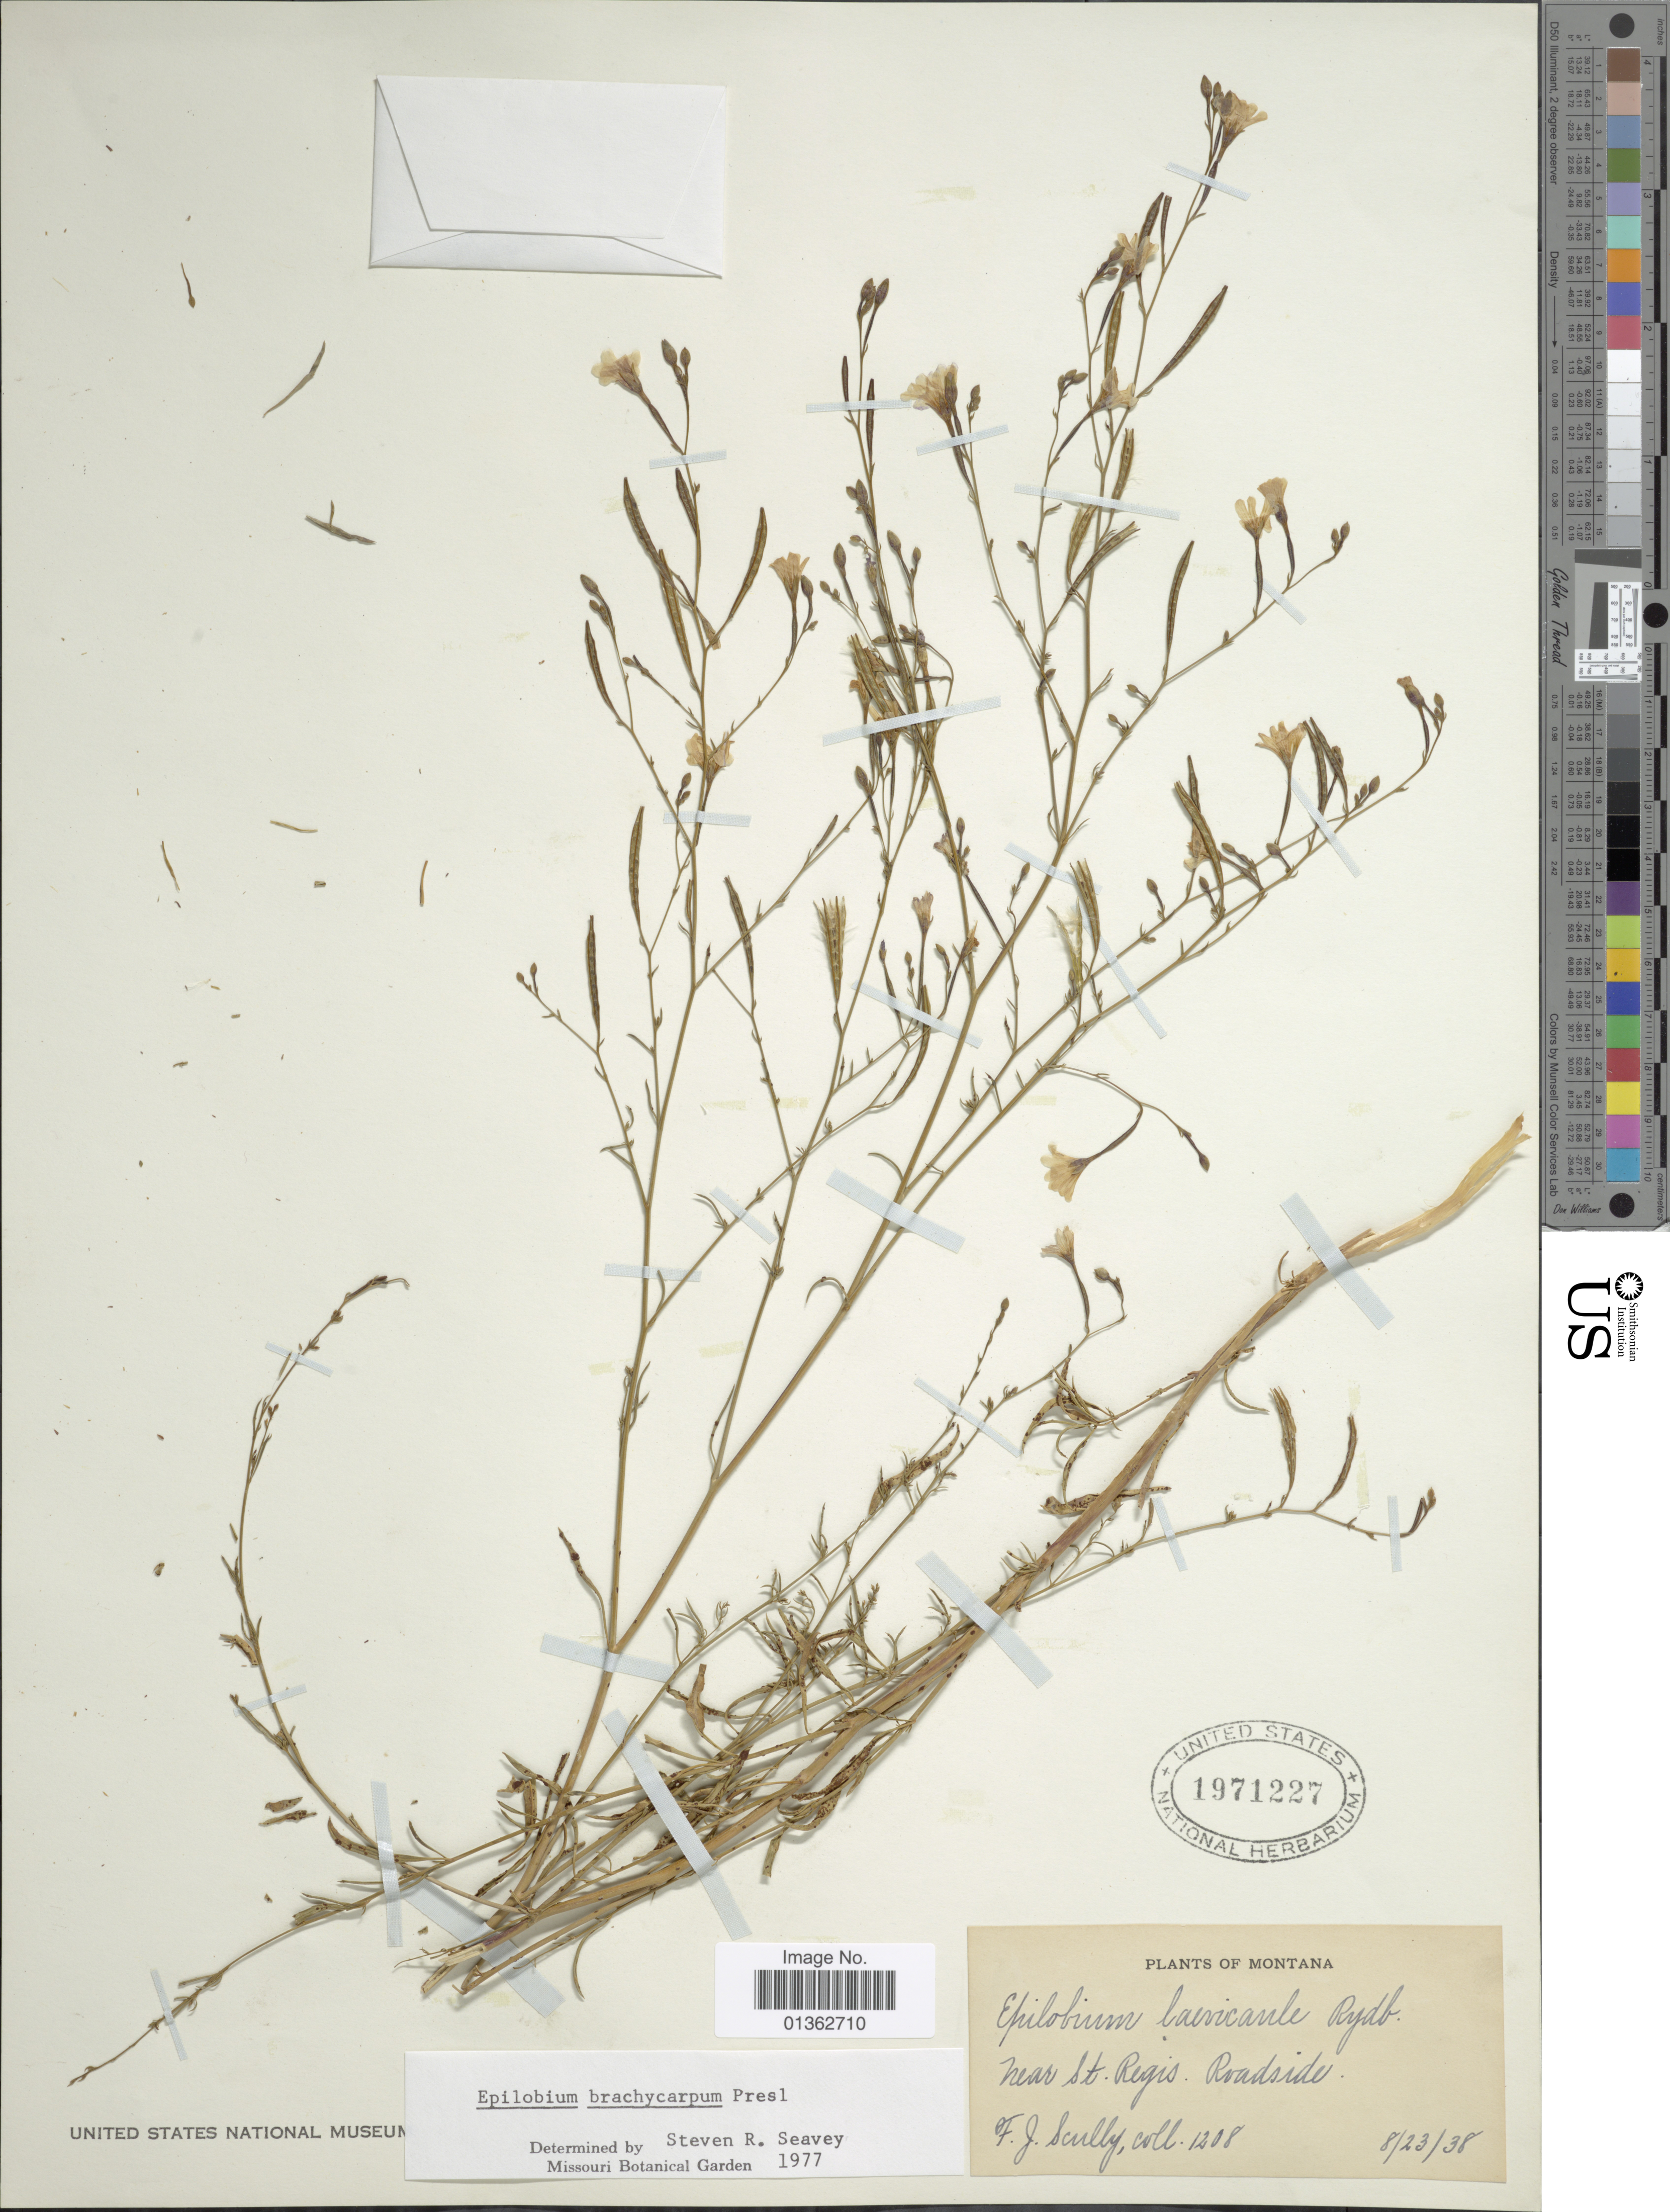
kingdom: Plantae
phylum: Tracheophyta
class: Magnoliopsida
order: Myrtales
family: Onagraceae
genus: Epilobium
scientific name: Epilobium brachycarpum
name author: C. Presl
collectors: F. Scully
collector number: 1208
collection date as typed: Transcribed d/m/y: 23/8/38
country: United States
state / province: Montana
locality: Near St. Regis.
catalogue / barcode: US 1971227